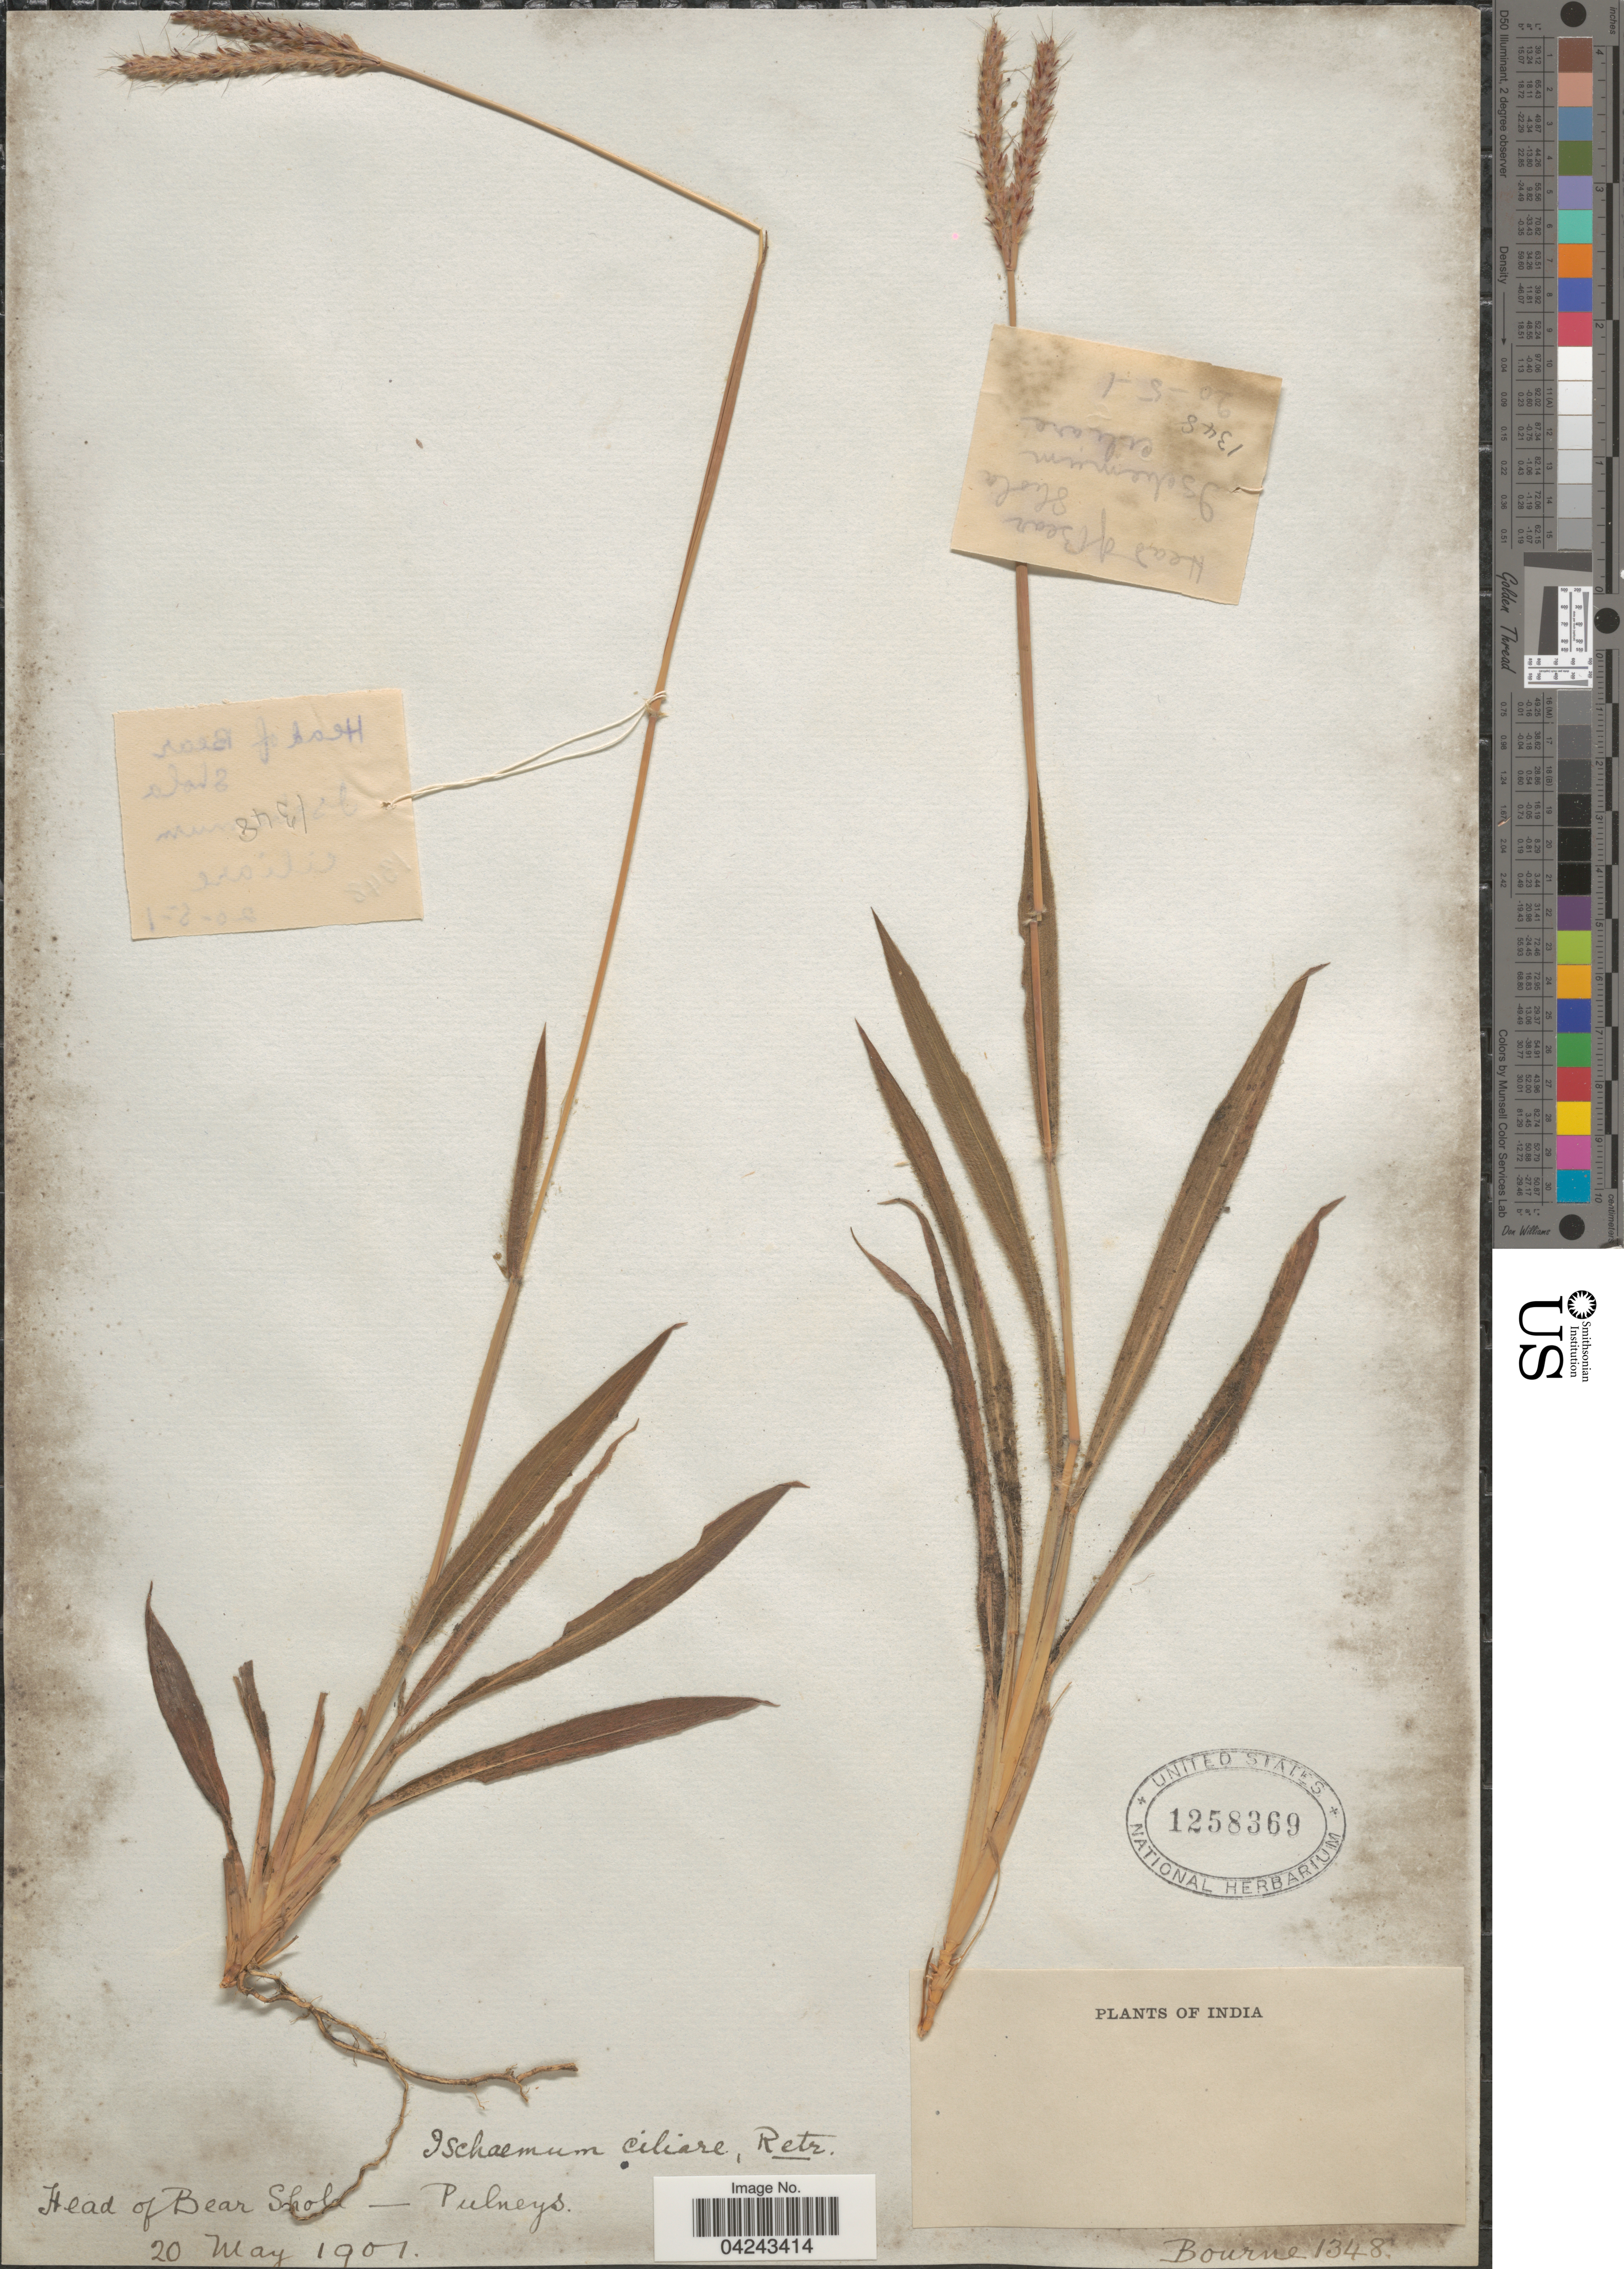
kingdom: Plantae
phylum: Tracheophyta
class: Liliopsida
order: Poales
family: Poaceae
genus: Ischaemum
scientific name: Ischaemum ciliare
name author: Retz.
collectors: -- Bourne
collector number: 1348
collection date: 1901-05-20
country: India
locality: Head of Bear Shola - Pulneys.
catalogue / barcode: US 1258369